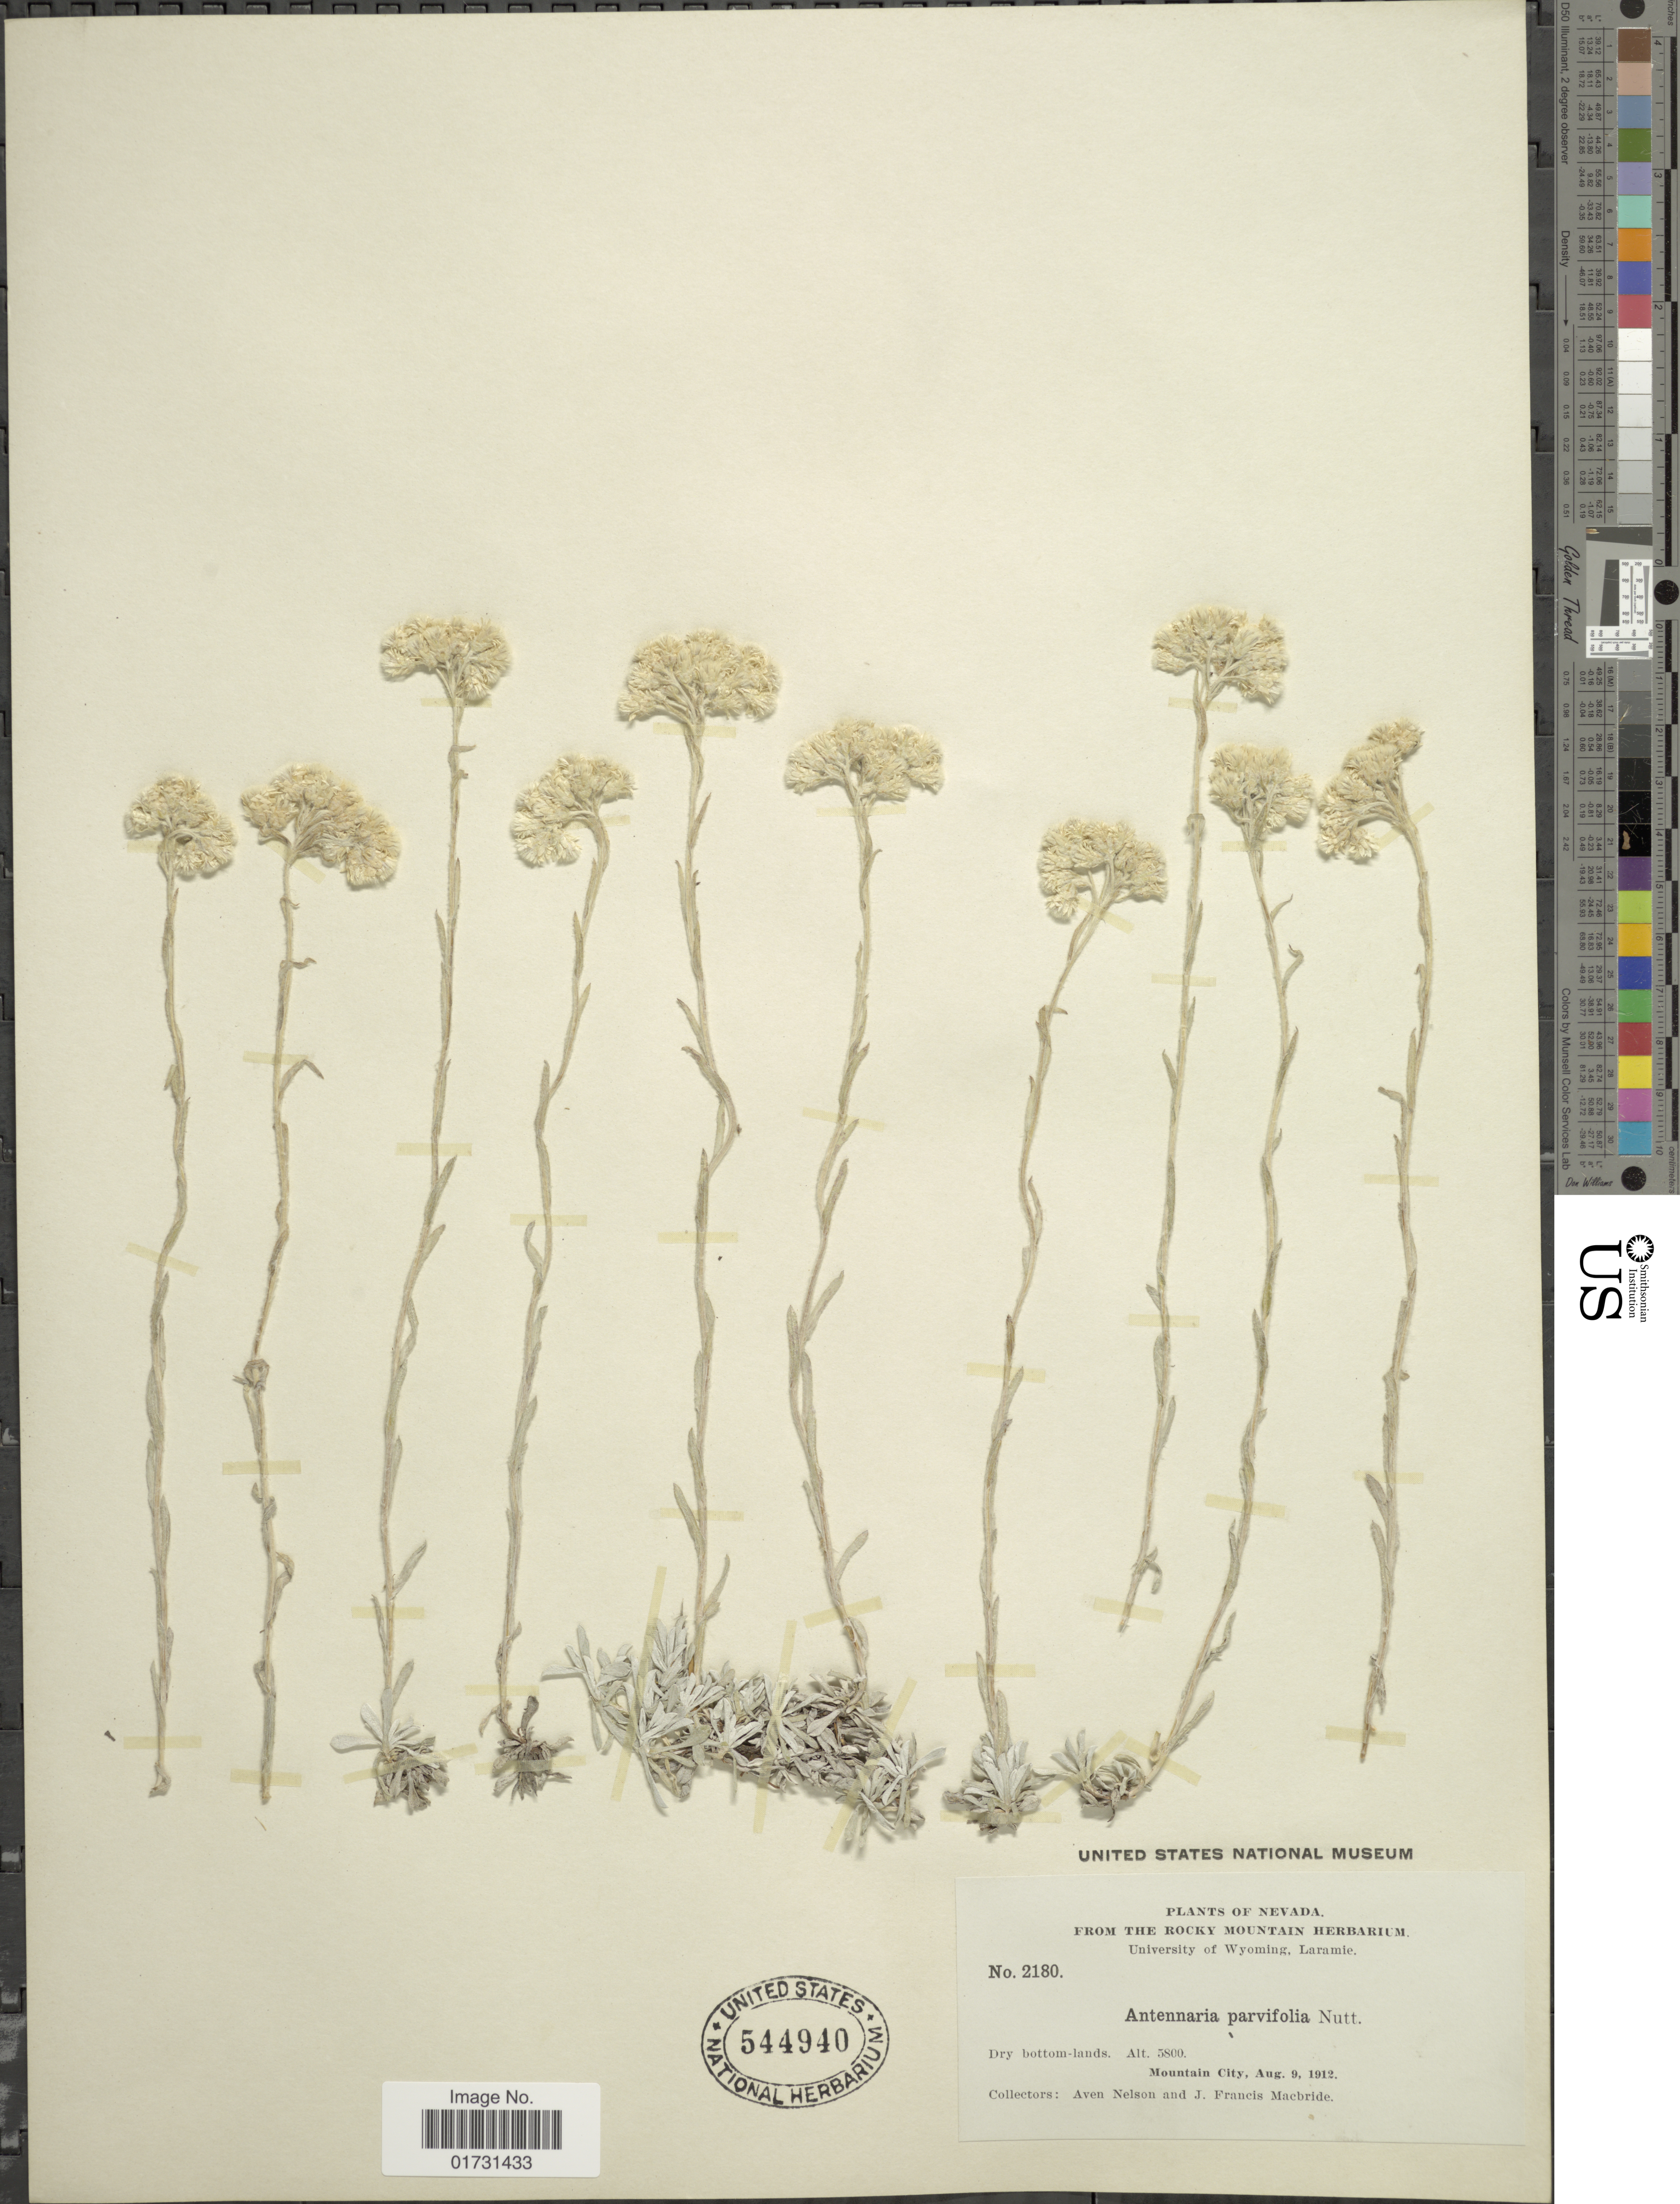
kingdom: Plantae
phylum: Tracheophyta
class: Magnoliopsida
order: Asterales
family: Asteraceae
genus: Antennaria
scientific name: Antennaria microphylla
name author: Rydb.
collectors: A. Nelson & J. F. Macbride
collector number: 2180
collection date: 1912-08-09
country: United States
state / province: Nevada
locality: Mountain City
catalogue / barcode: US 544940